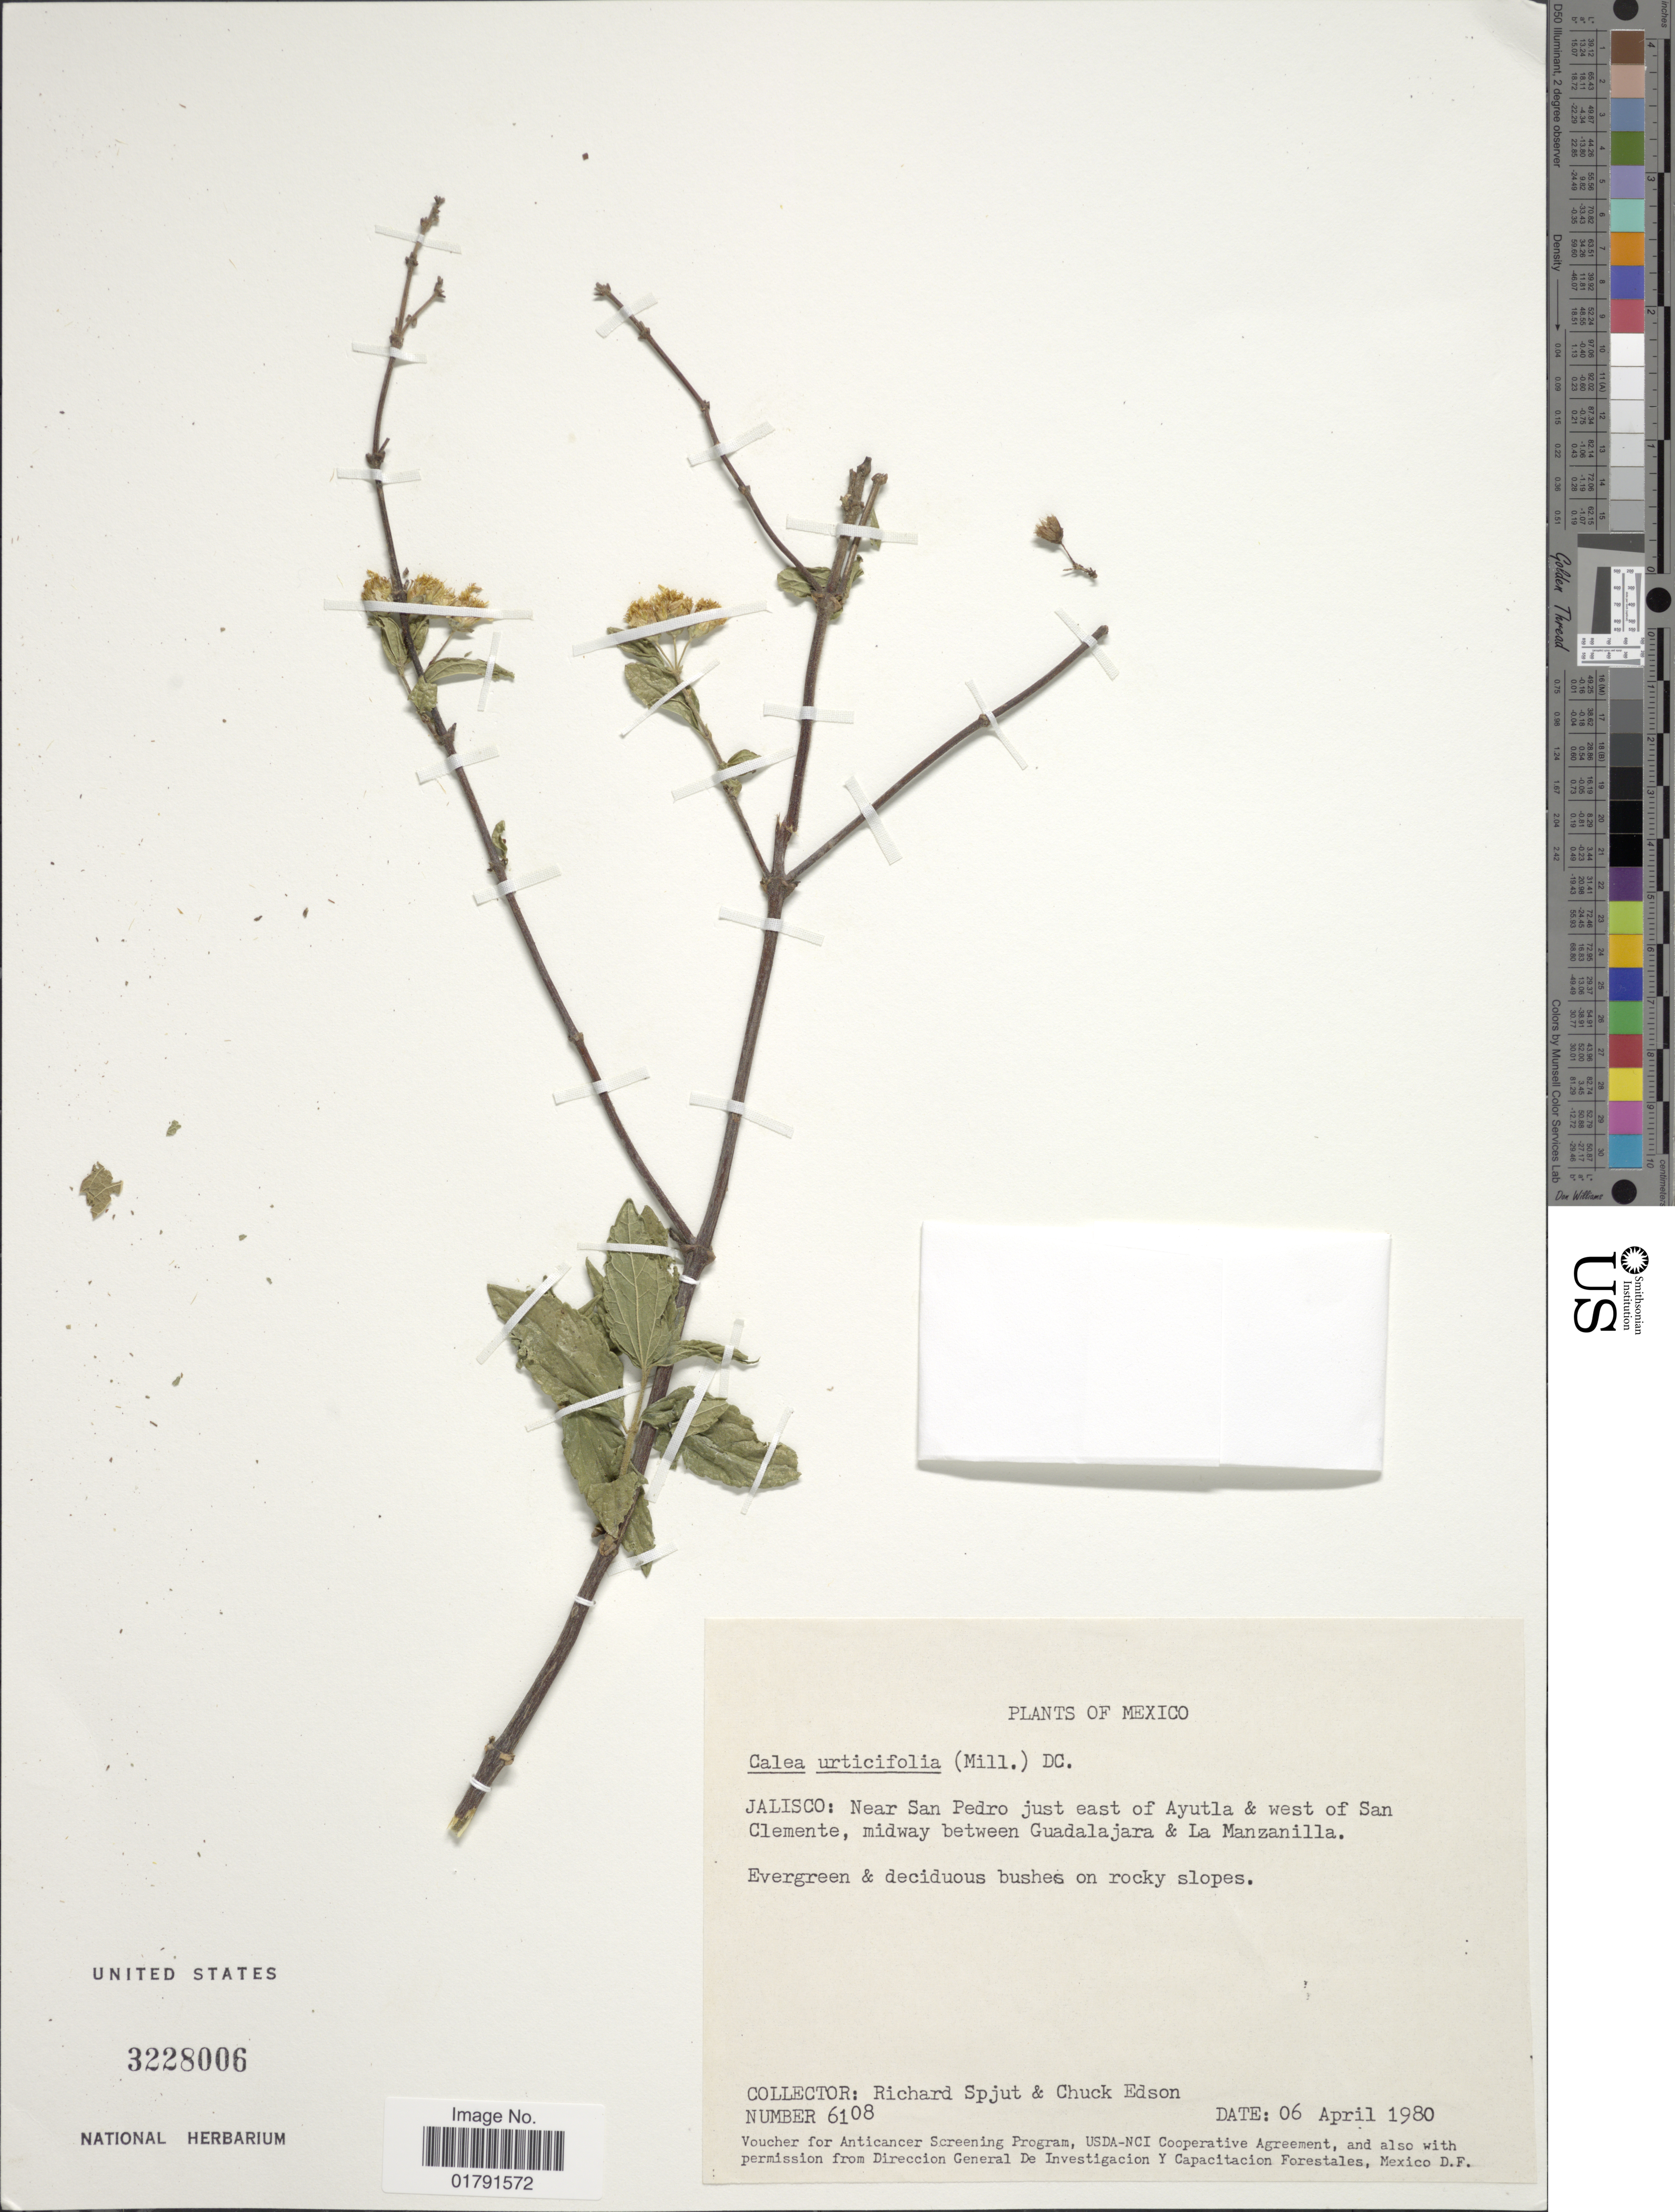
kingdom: Plantae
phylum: Tracheophyta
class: Magnoliopsida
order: Asterales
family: Asteraceae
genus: Calea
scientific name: Calea urticifolia var. urticifolia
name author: (Mill.) DC.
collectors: R. Spjut & C. Edson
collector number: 6108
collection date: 1980-04-06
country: Mexico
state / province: Jalisco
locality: Near San Pedro just east of Ayutla & west of San Clemente, midway between Guadalajara & La Manzanilla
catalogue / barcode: US 3228006